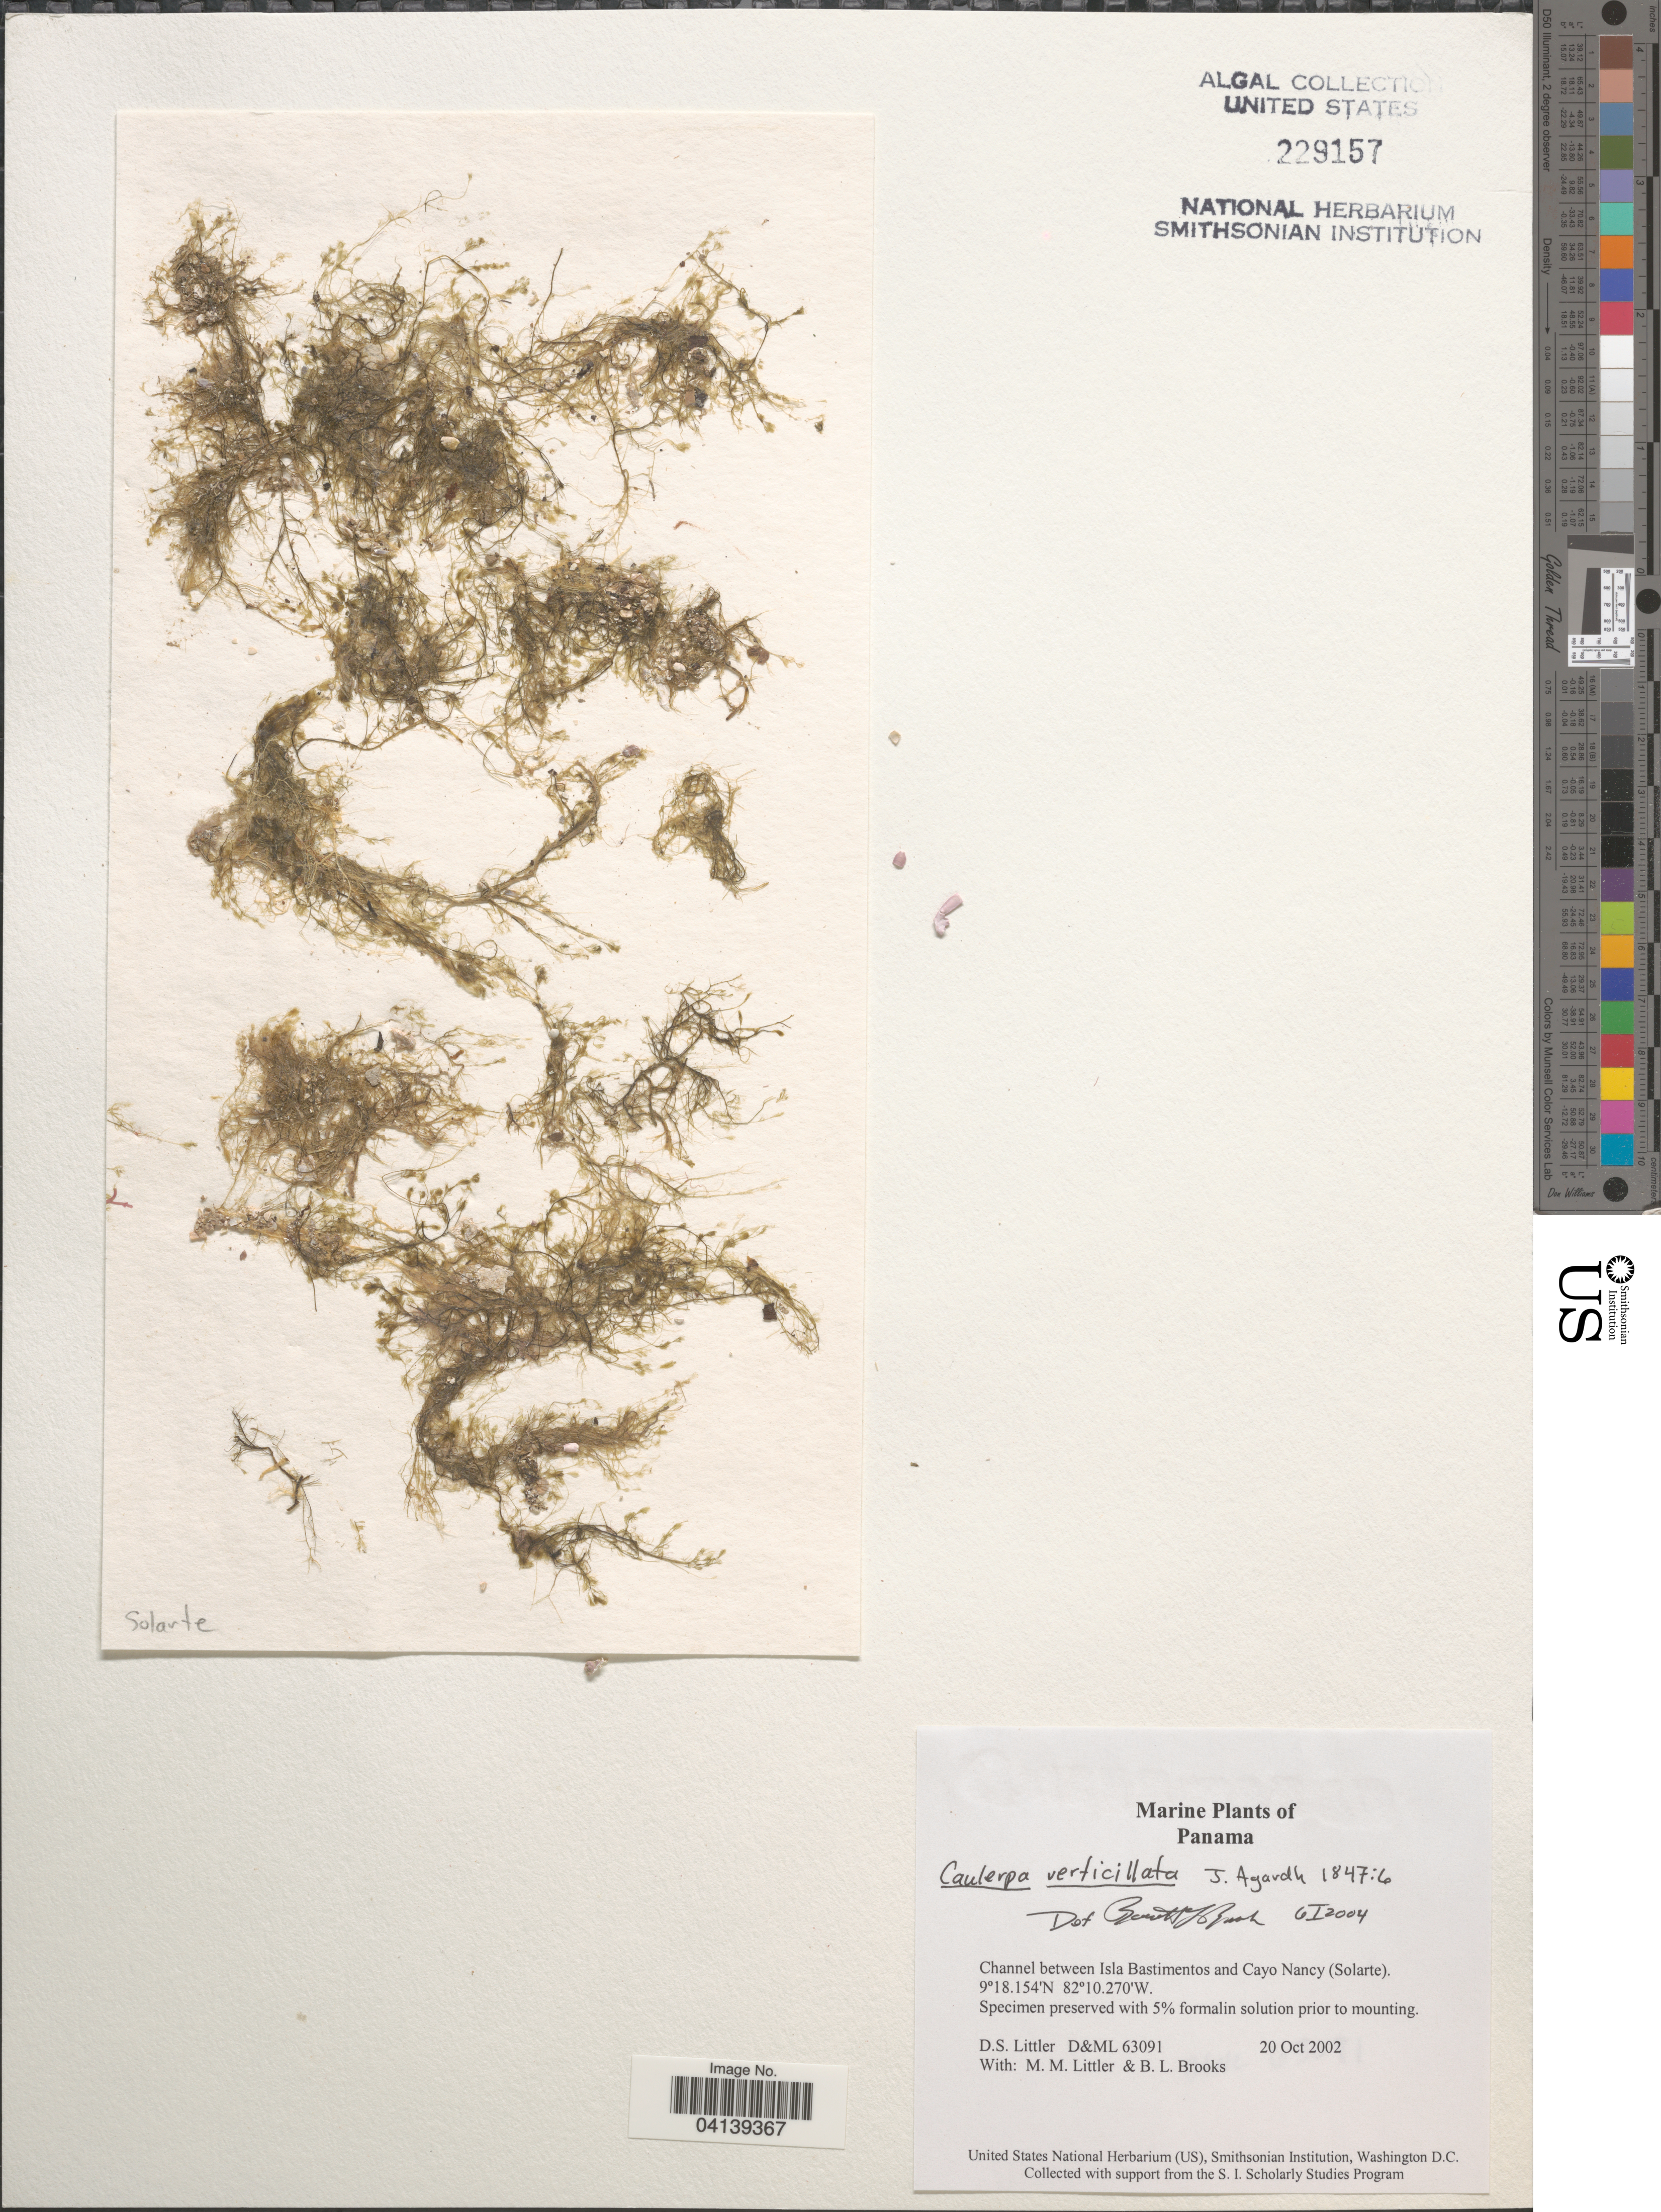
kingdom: Plantae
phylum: Chlorophyta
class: Ulvophyceae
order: Bryopsidales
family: Caulerpaceae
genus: Caulerpa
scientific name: Caulerpa verticillata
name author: J. Agardh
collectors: D. S. Littler & B. Brooks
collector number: D&ML63091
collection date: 2002-10-20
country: Panama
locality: Channel between Isla Bastimentos and Cayo Nancy (Solarte).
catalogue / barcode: US 229157